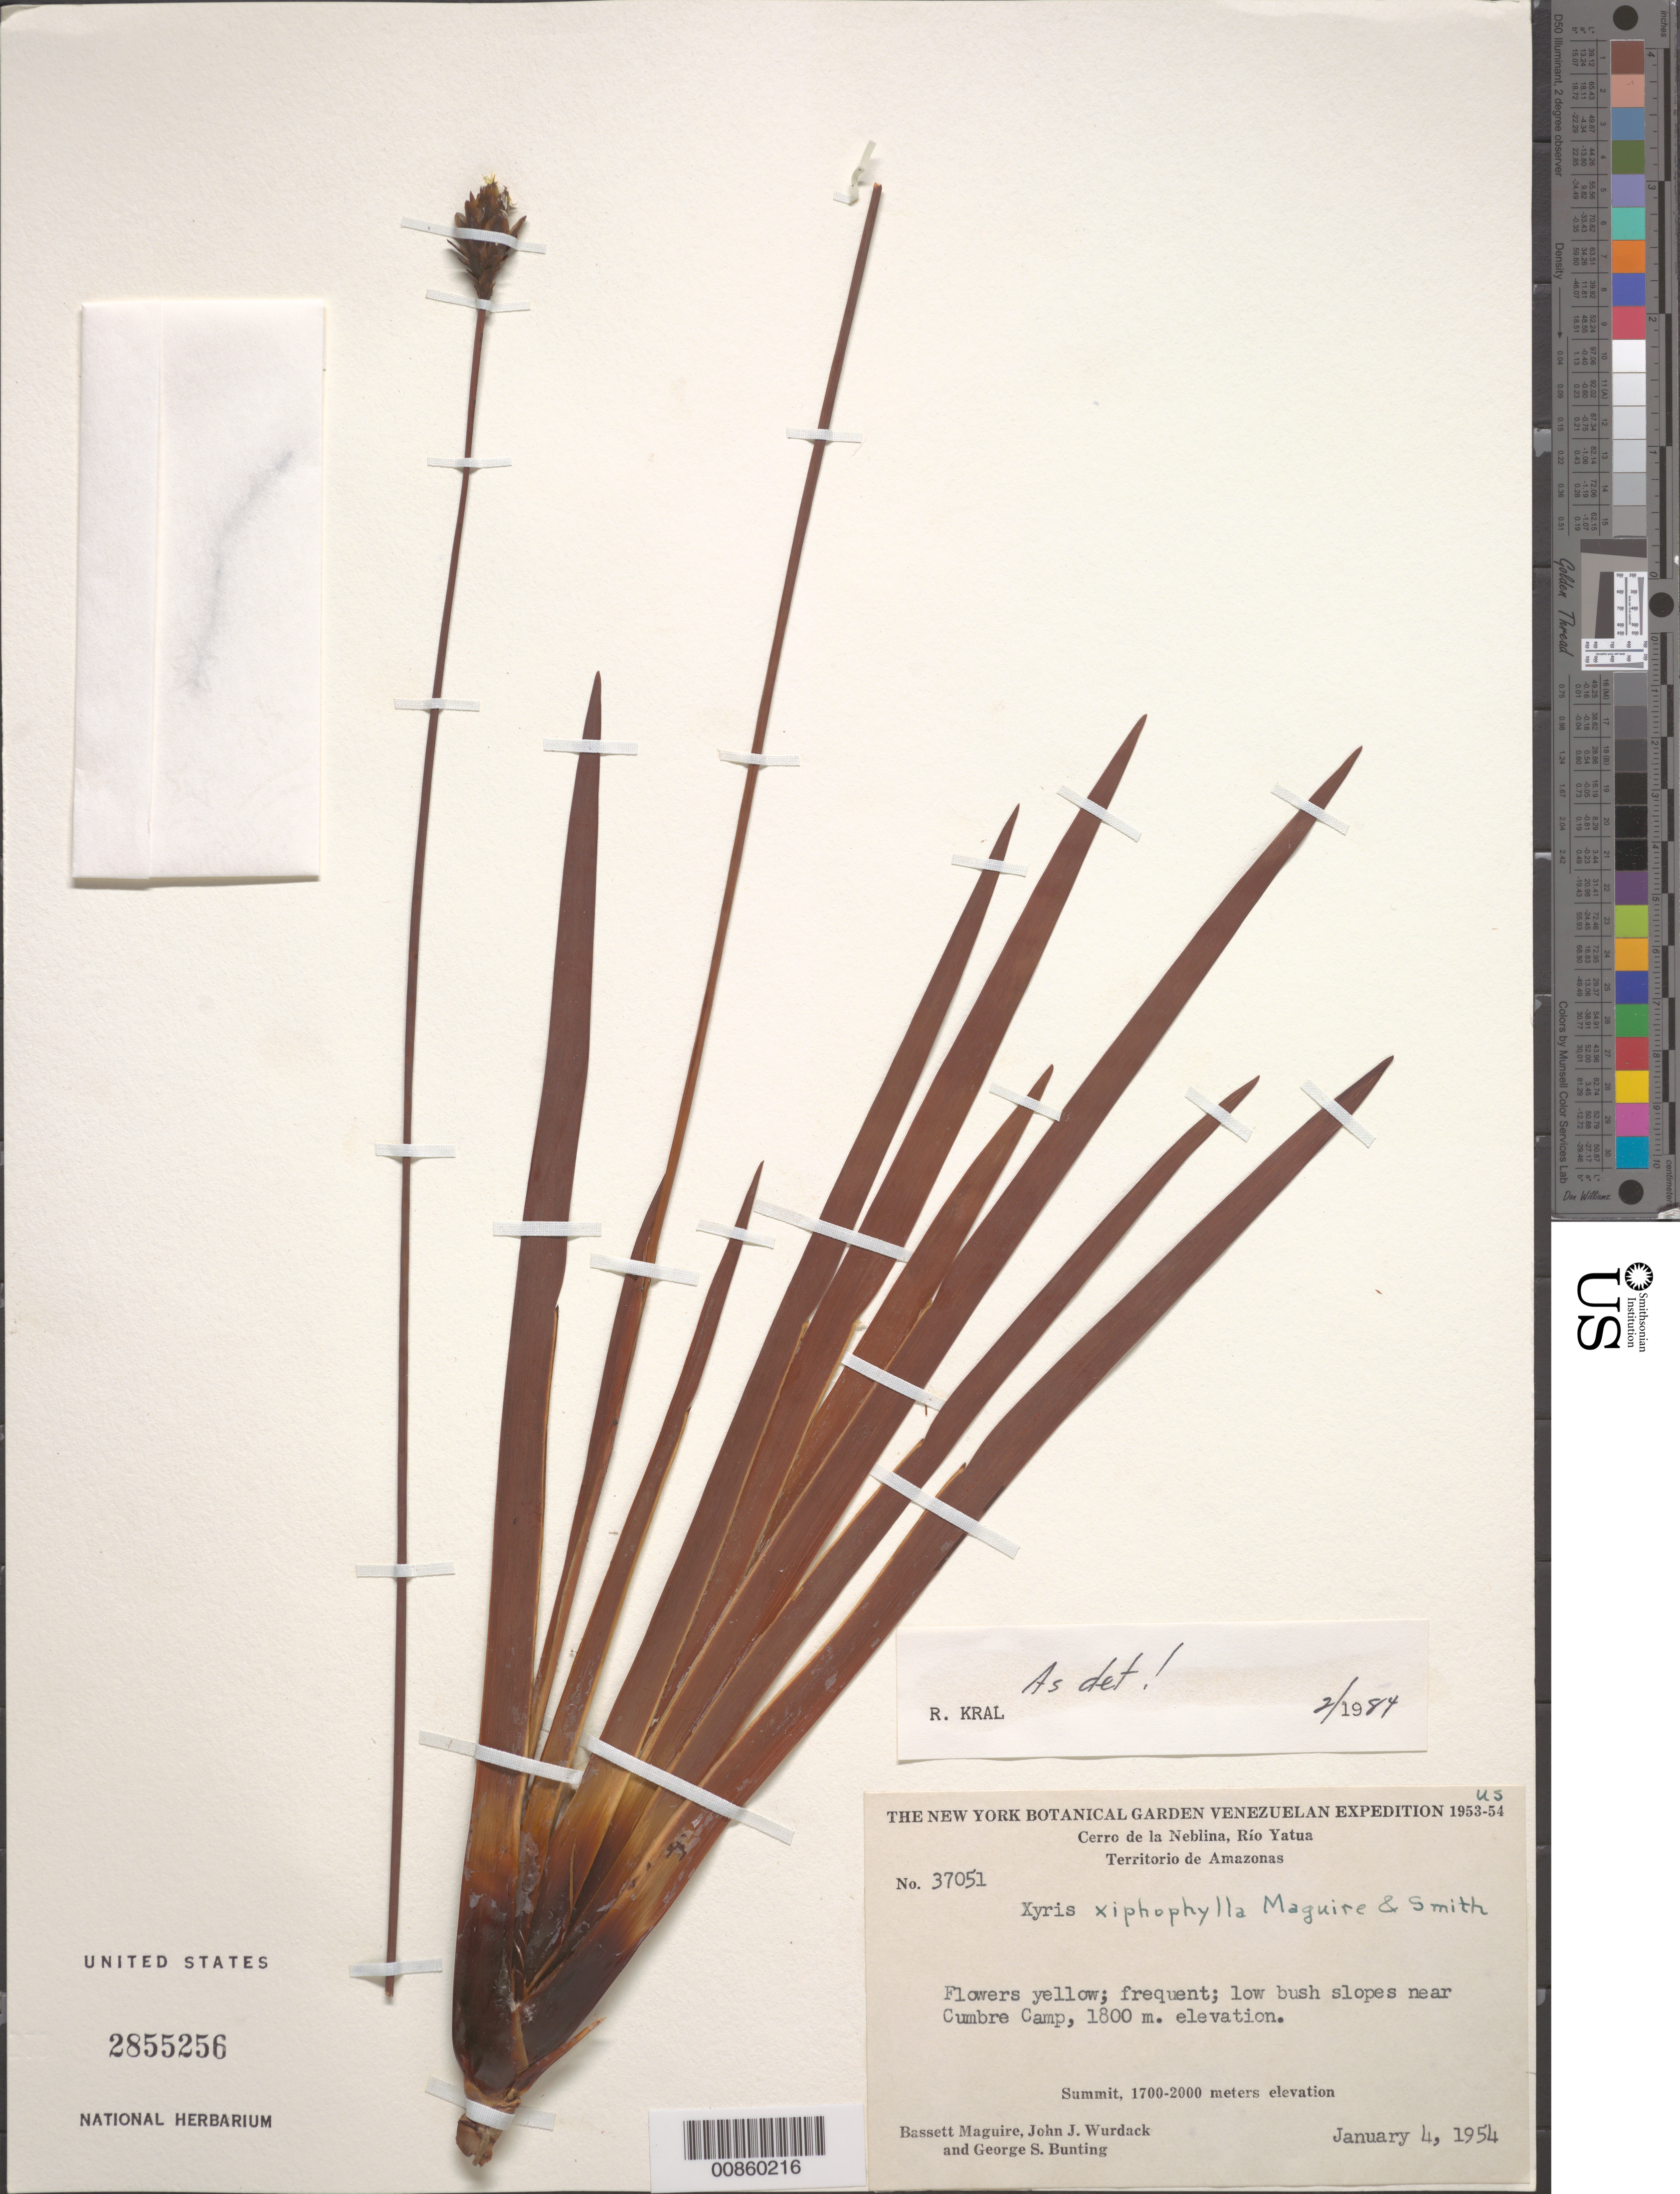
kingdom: Plantae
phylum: Tracheophyta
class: Liliopsida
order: Poales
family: Xyridaceae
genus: Xyris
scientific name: Xyris xiphophylla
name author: Maguire & L.B. Sm.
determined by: Kral, Robert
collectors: B. Maguire, J. J. Wurdack & G. S. Bunting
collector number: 37051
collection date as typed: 4-Jan-54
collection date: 1954-01-04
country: Venezuela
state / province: Amazonas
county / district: Río Negro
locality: Cerro de la Neblina, Río Yatua, near Cumbre Camp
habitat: Low bush slopes.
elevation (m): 1800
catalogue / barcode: US 2855256